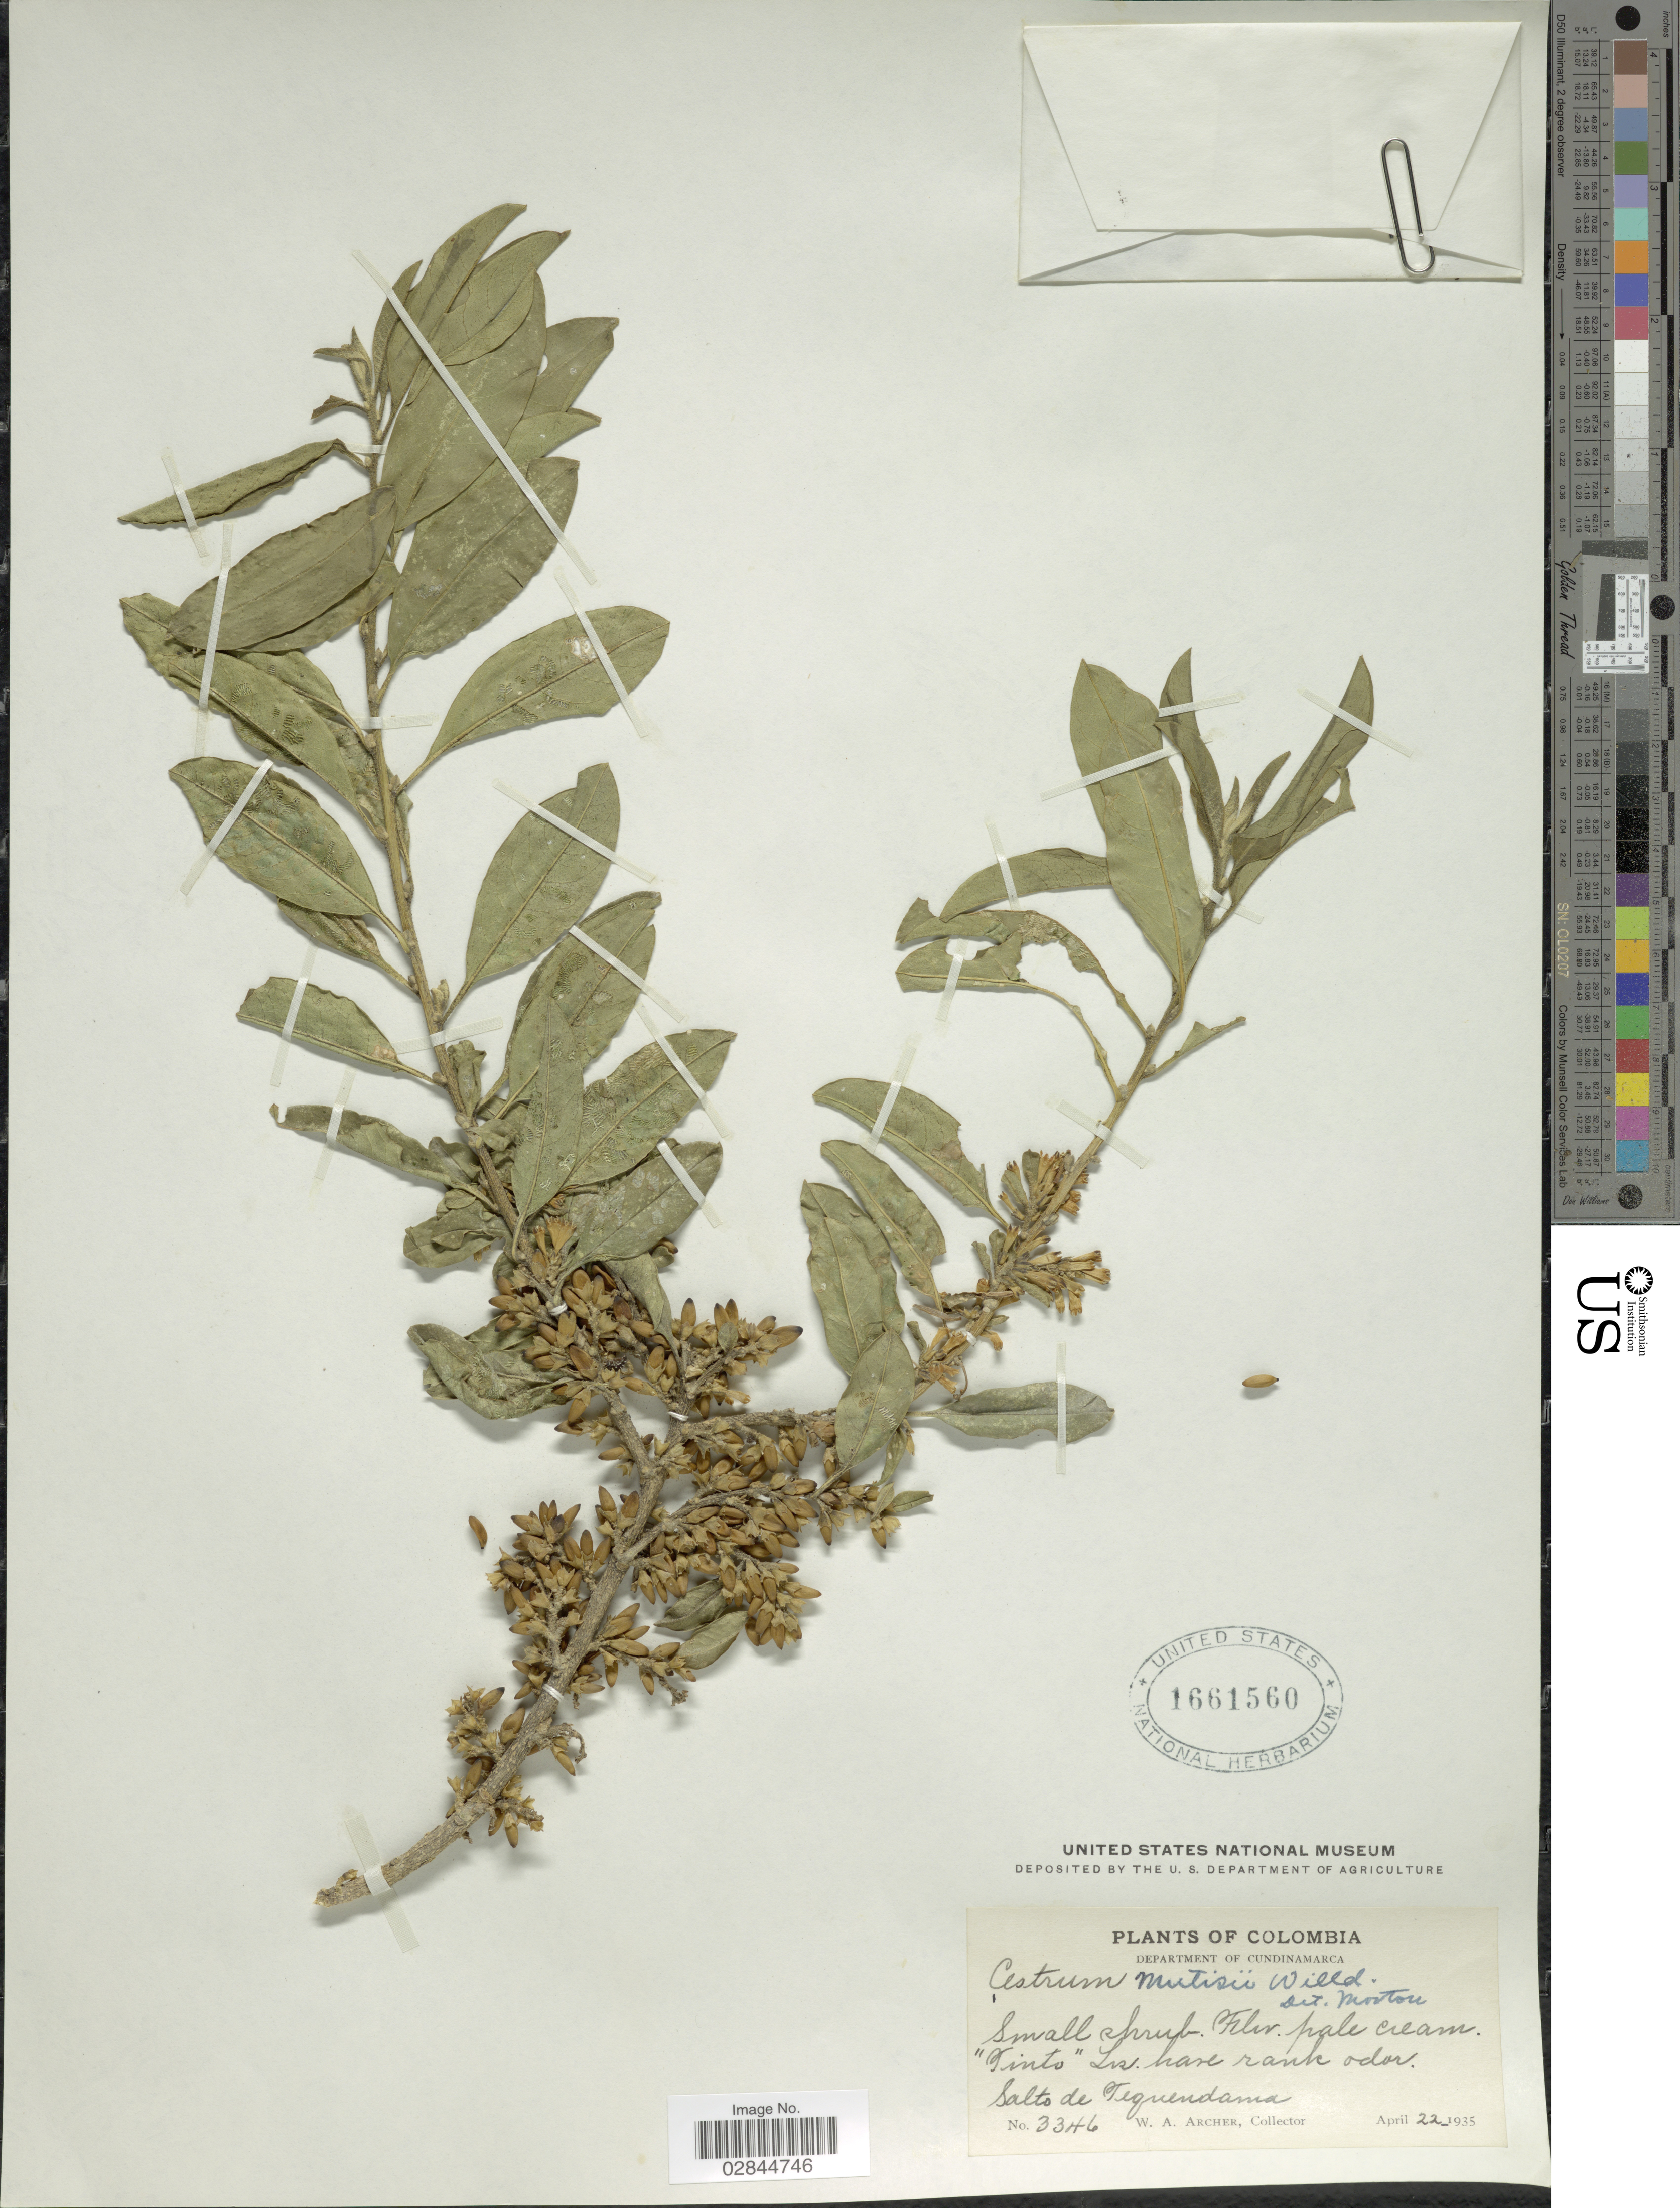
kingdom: Plantae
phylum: Tracheophyta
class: Magnoliopsida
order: Solanales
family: Solanaceae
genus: Cestrum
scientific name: Cestrum mutisii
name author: Willd. ex Roem. & Schult.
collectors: W. A. Archer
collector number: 3346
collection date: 1935-04-22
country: Colombia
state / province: Cundinamarca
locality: Department of Cundinamarca. Salto de Tequendama.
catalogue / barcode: US 1661560